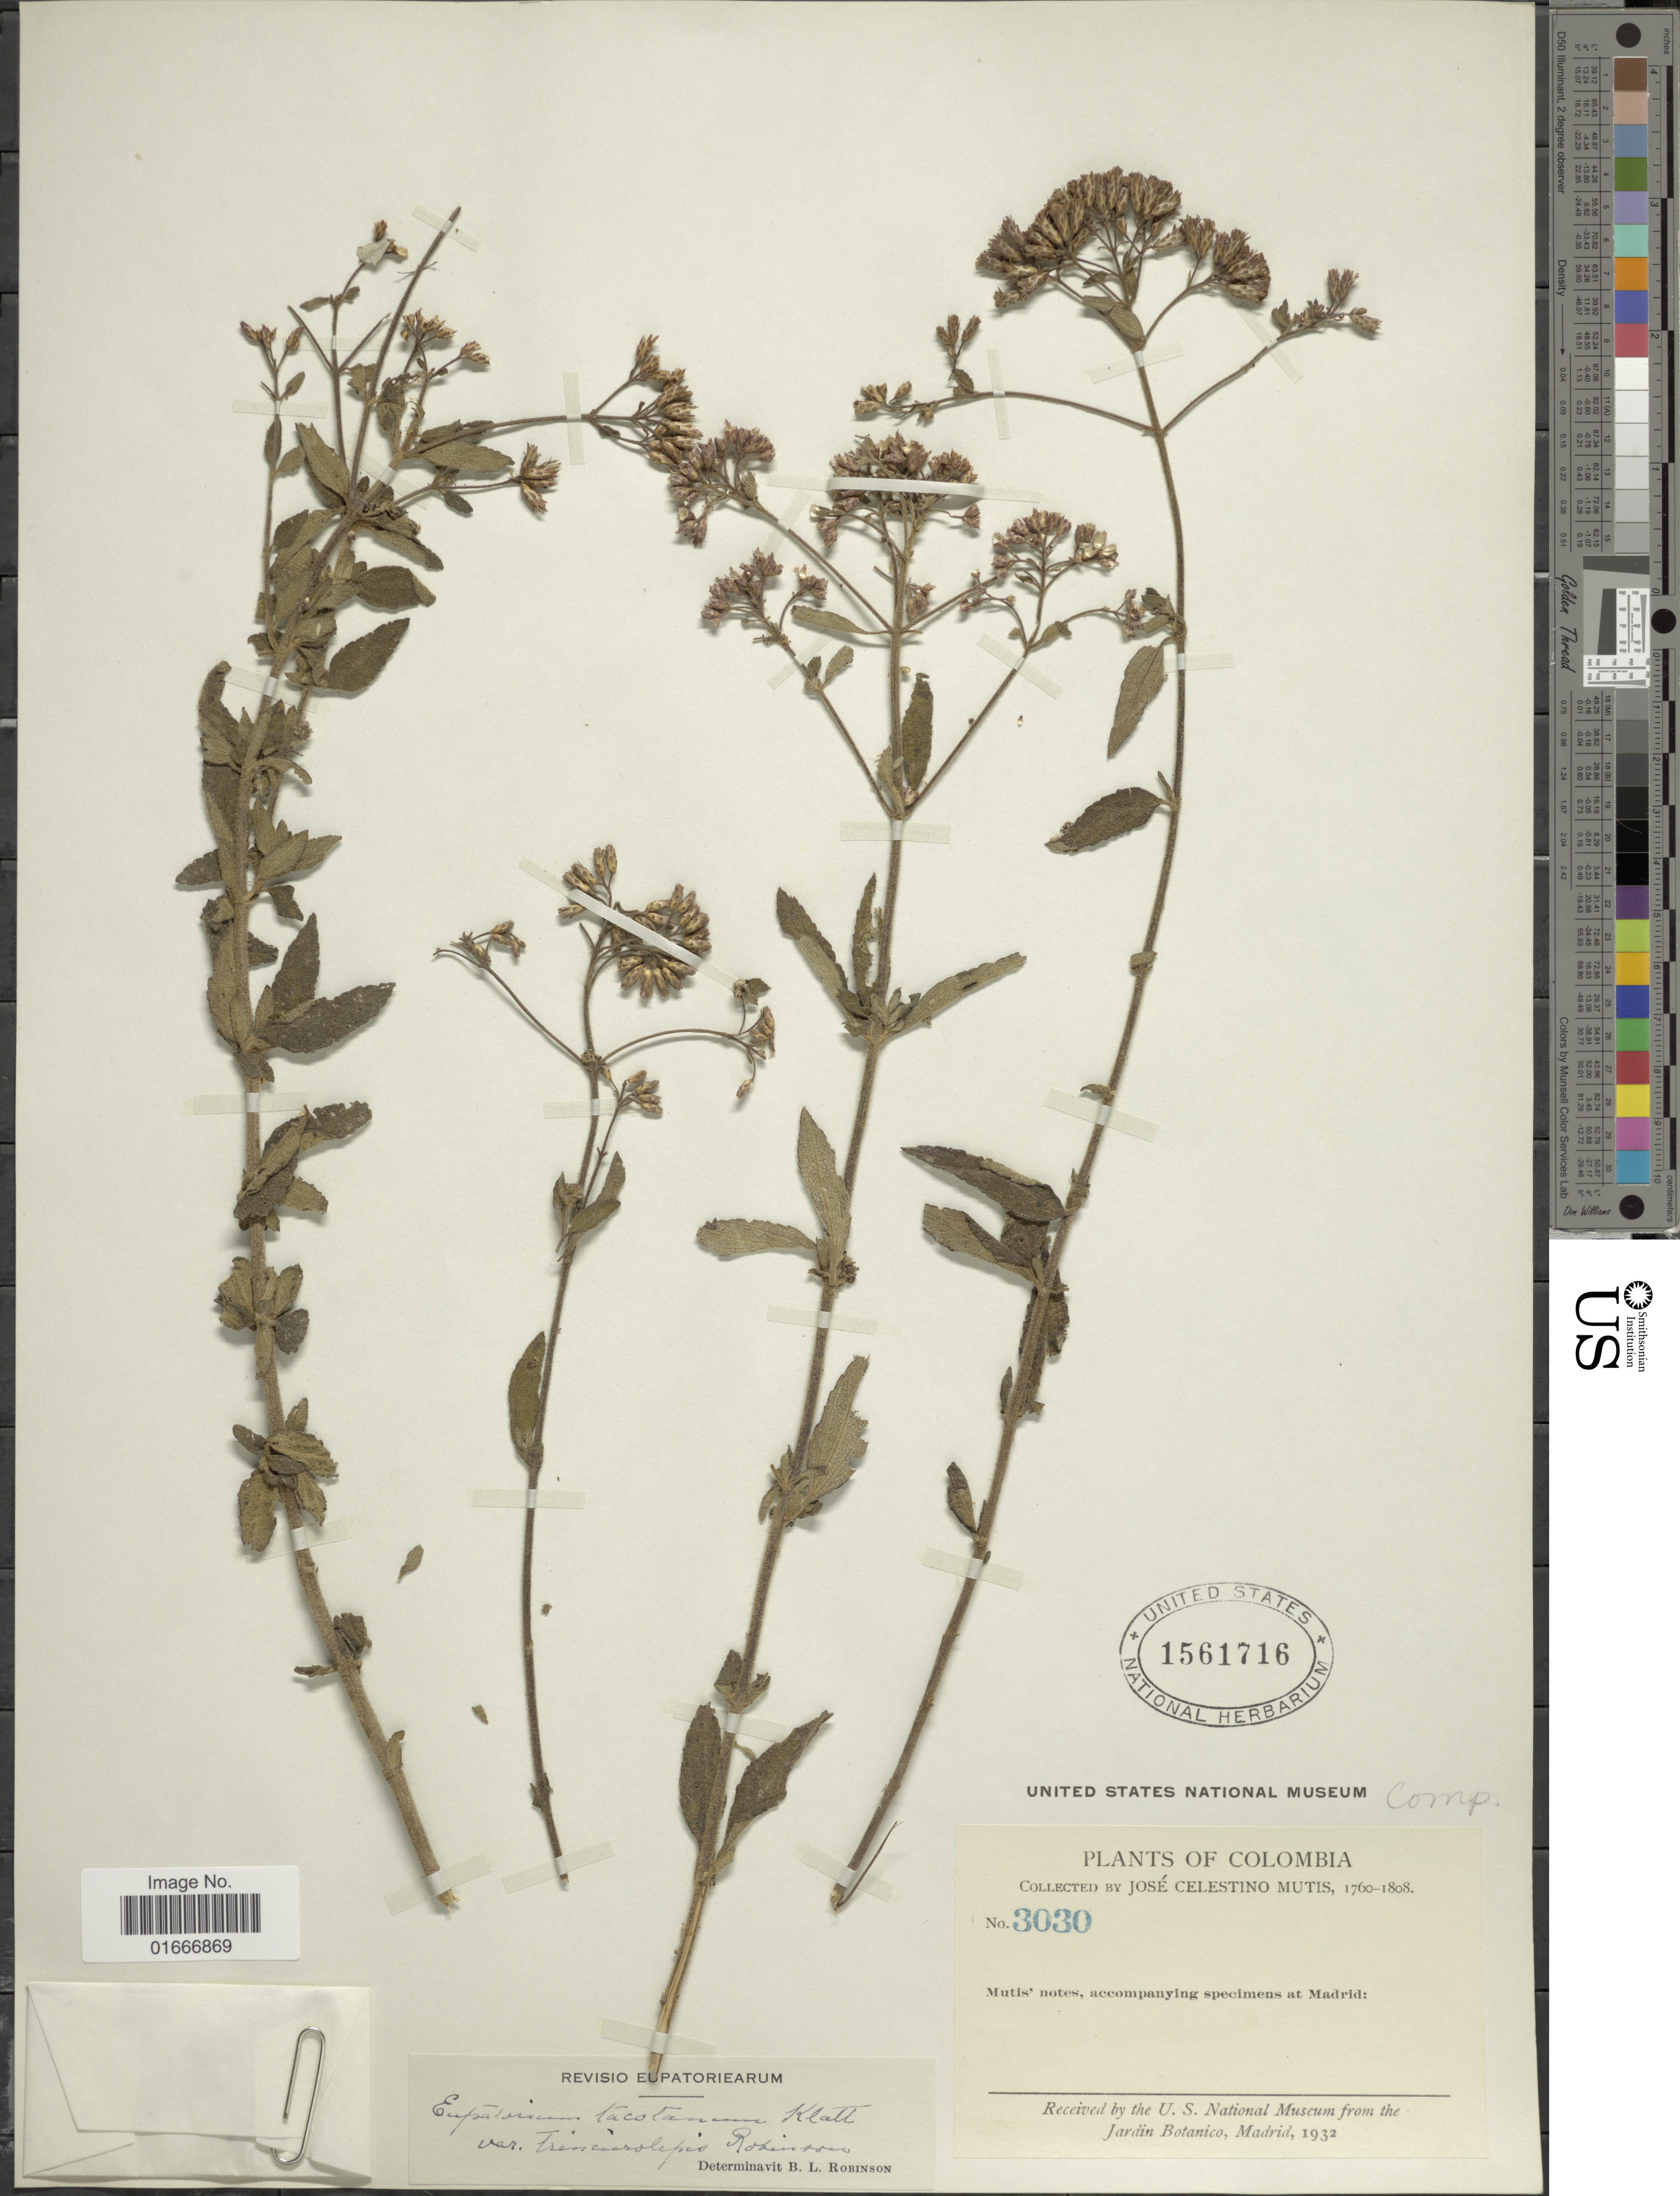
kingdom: Plantae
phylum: Tracheophyta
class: Magnoliopsida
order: Asterales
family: Asteraceae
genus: Chromolaena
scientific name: Chromolaena tacotana var. trineurolepis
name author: H. Rob.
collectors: J. C. B. Mutis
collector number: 3030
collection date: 1760/1808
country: Colombia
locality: Colombia. Mutis' notes, accompanying specimens at Madrid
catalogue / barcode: US 1561716